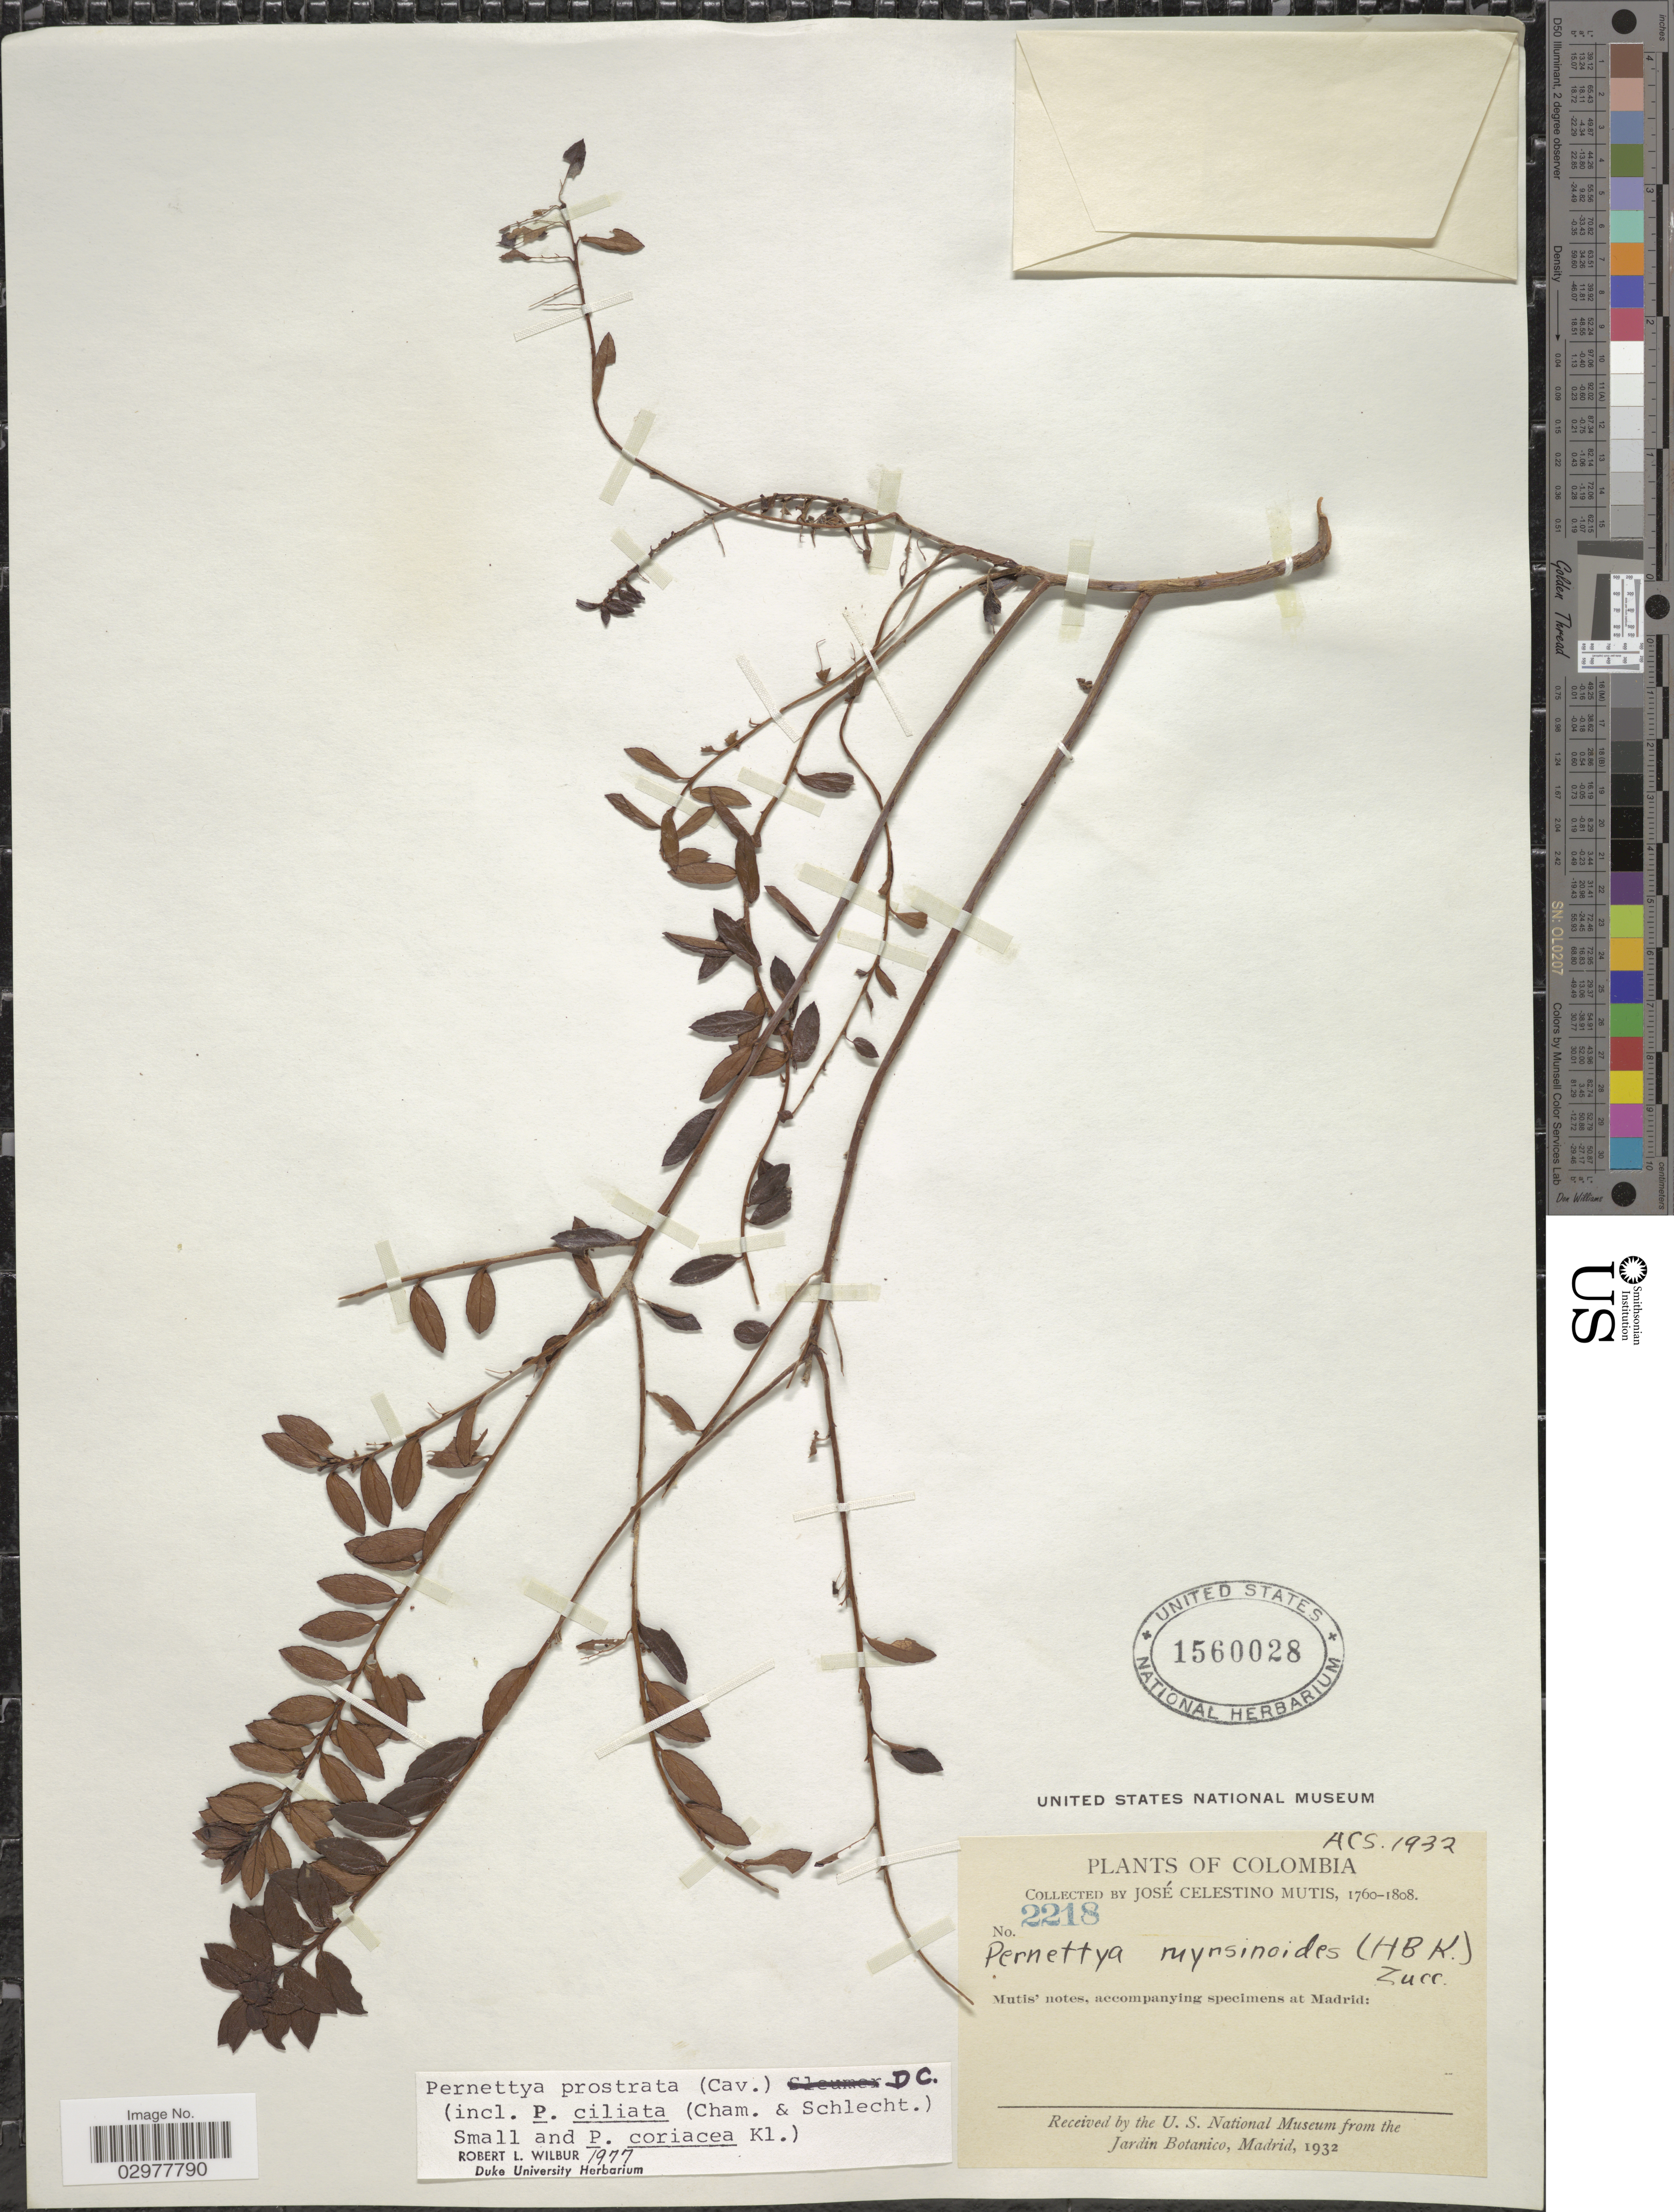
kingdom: Plantae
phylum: Tracheophyta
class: Magnoliopsida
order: Ericales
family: Ericaceae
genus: Pernettya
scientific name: Pernettya prostrata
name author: (Cav.) DC.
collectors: J. C. B. Mutis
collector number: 2218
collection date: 1760/1808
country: Colombia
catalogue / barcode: US 1560028